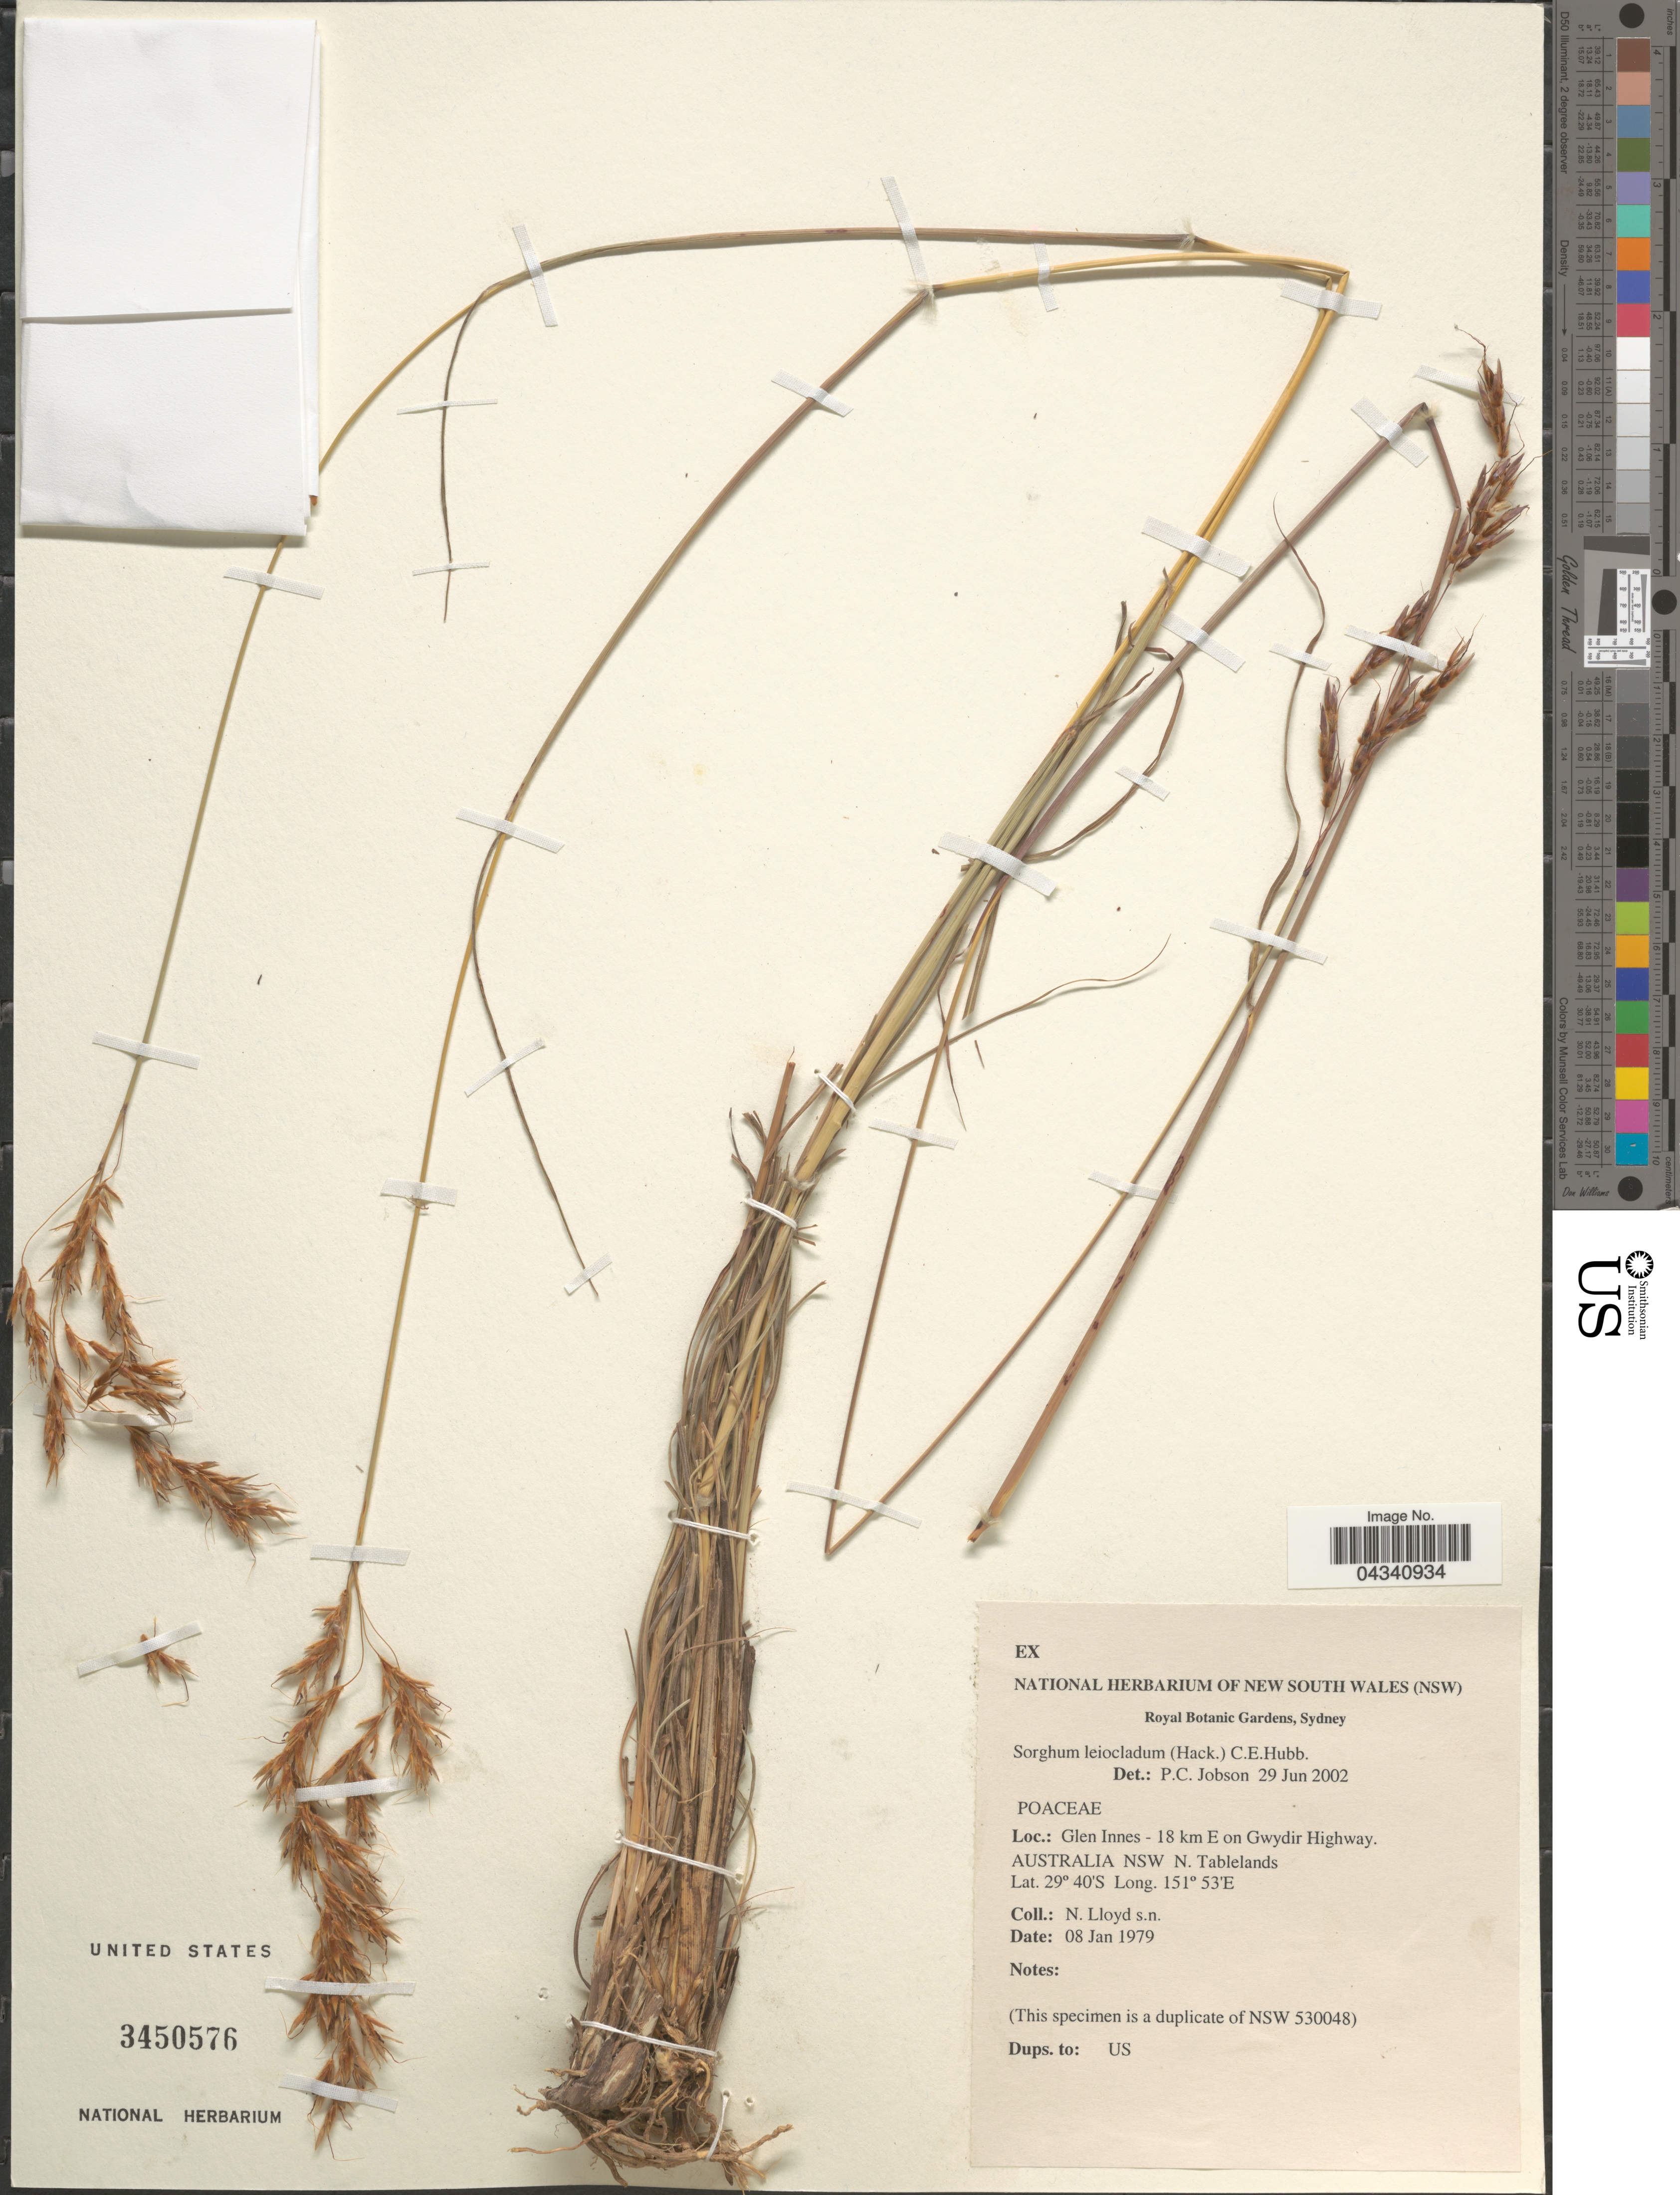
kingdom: Plantae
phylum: Tracheophyta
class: Liliopsida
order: Poales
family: Poaceae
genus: Sorghum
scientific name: Sorghum leiocladum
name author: (J. Hack.) C.E. Hubb.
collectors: N. Lloyd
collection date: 1979-01-08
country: Australia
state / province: New South Wales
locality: Glen Innes - 18 km E of Gwydir Highway. N.Tablelands.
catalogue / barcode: US 3450576